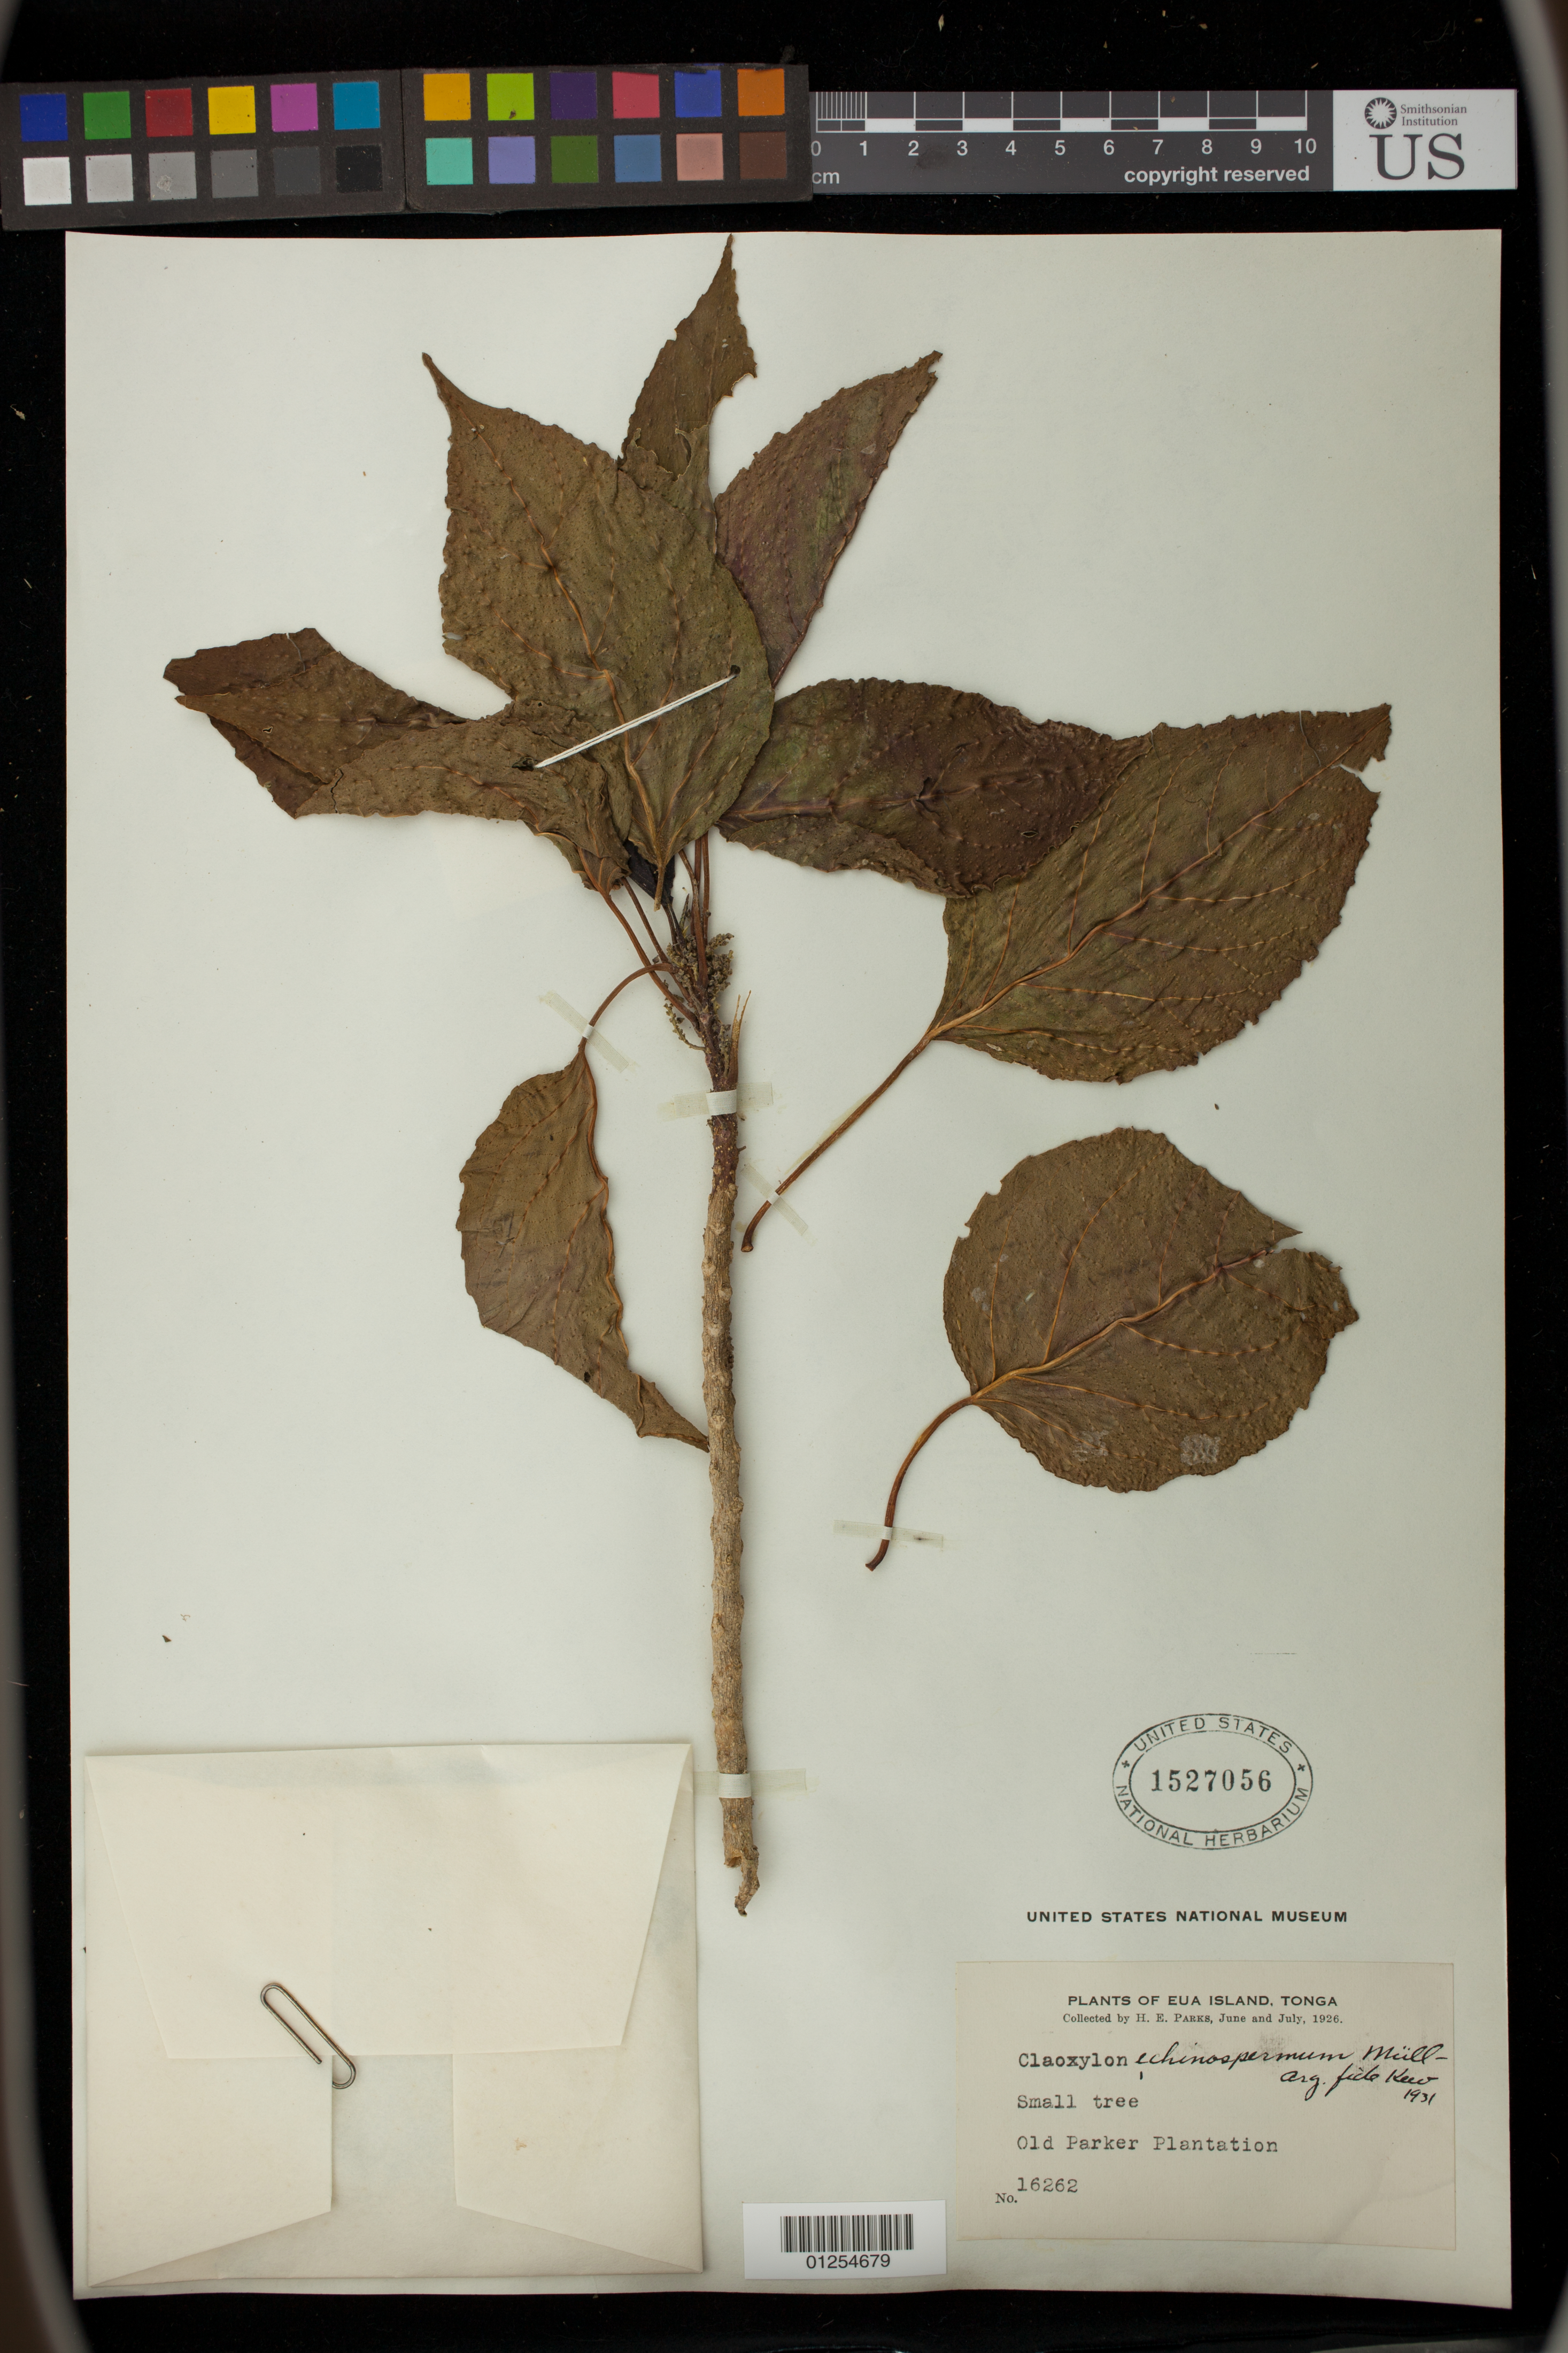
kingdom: Plantae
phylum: Tracheophyta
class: Magnoliopsida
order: Malpighiales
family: Euphorbiaceae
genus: Claoxylon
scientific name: Claoxylon echinospermum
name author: Müll. Arg.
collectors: H. E. Parks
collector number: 16262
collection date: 1926-06/1926-07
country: Tonga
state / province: Eua Island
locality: Old Parker Plantation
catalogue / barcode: US 1527056